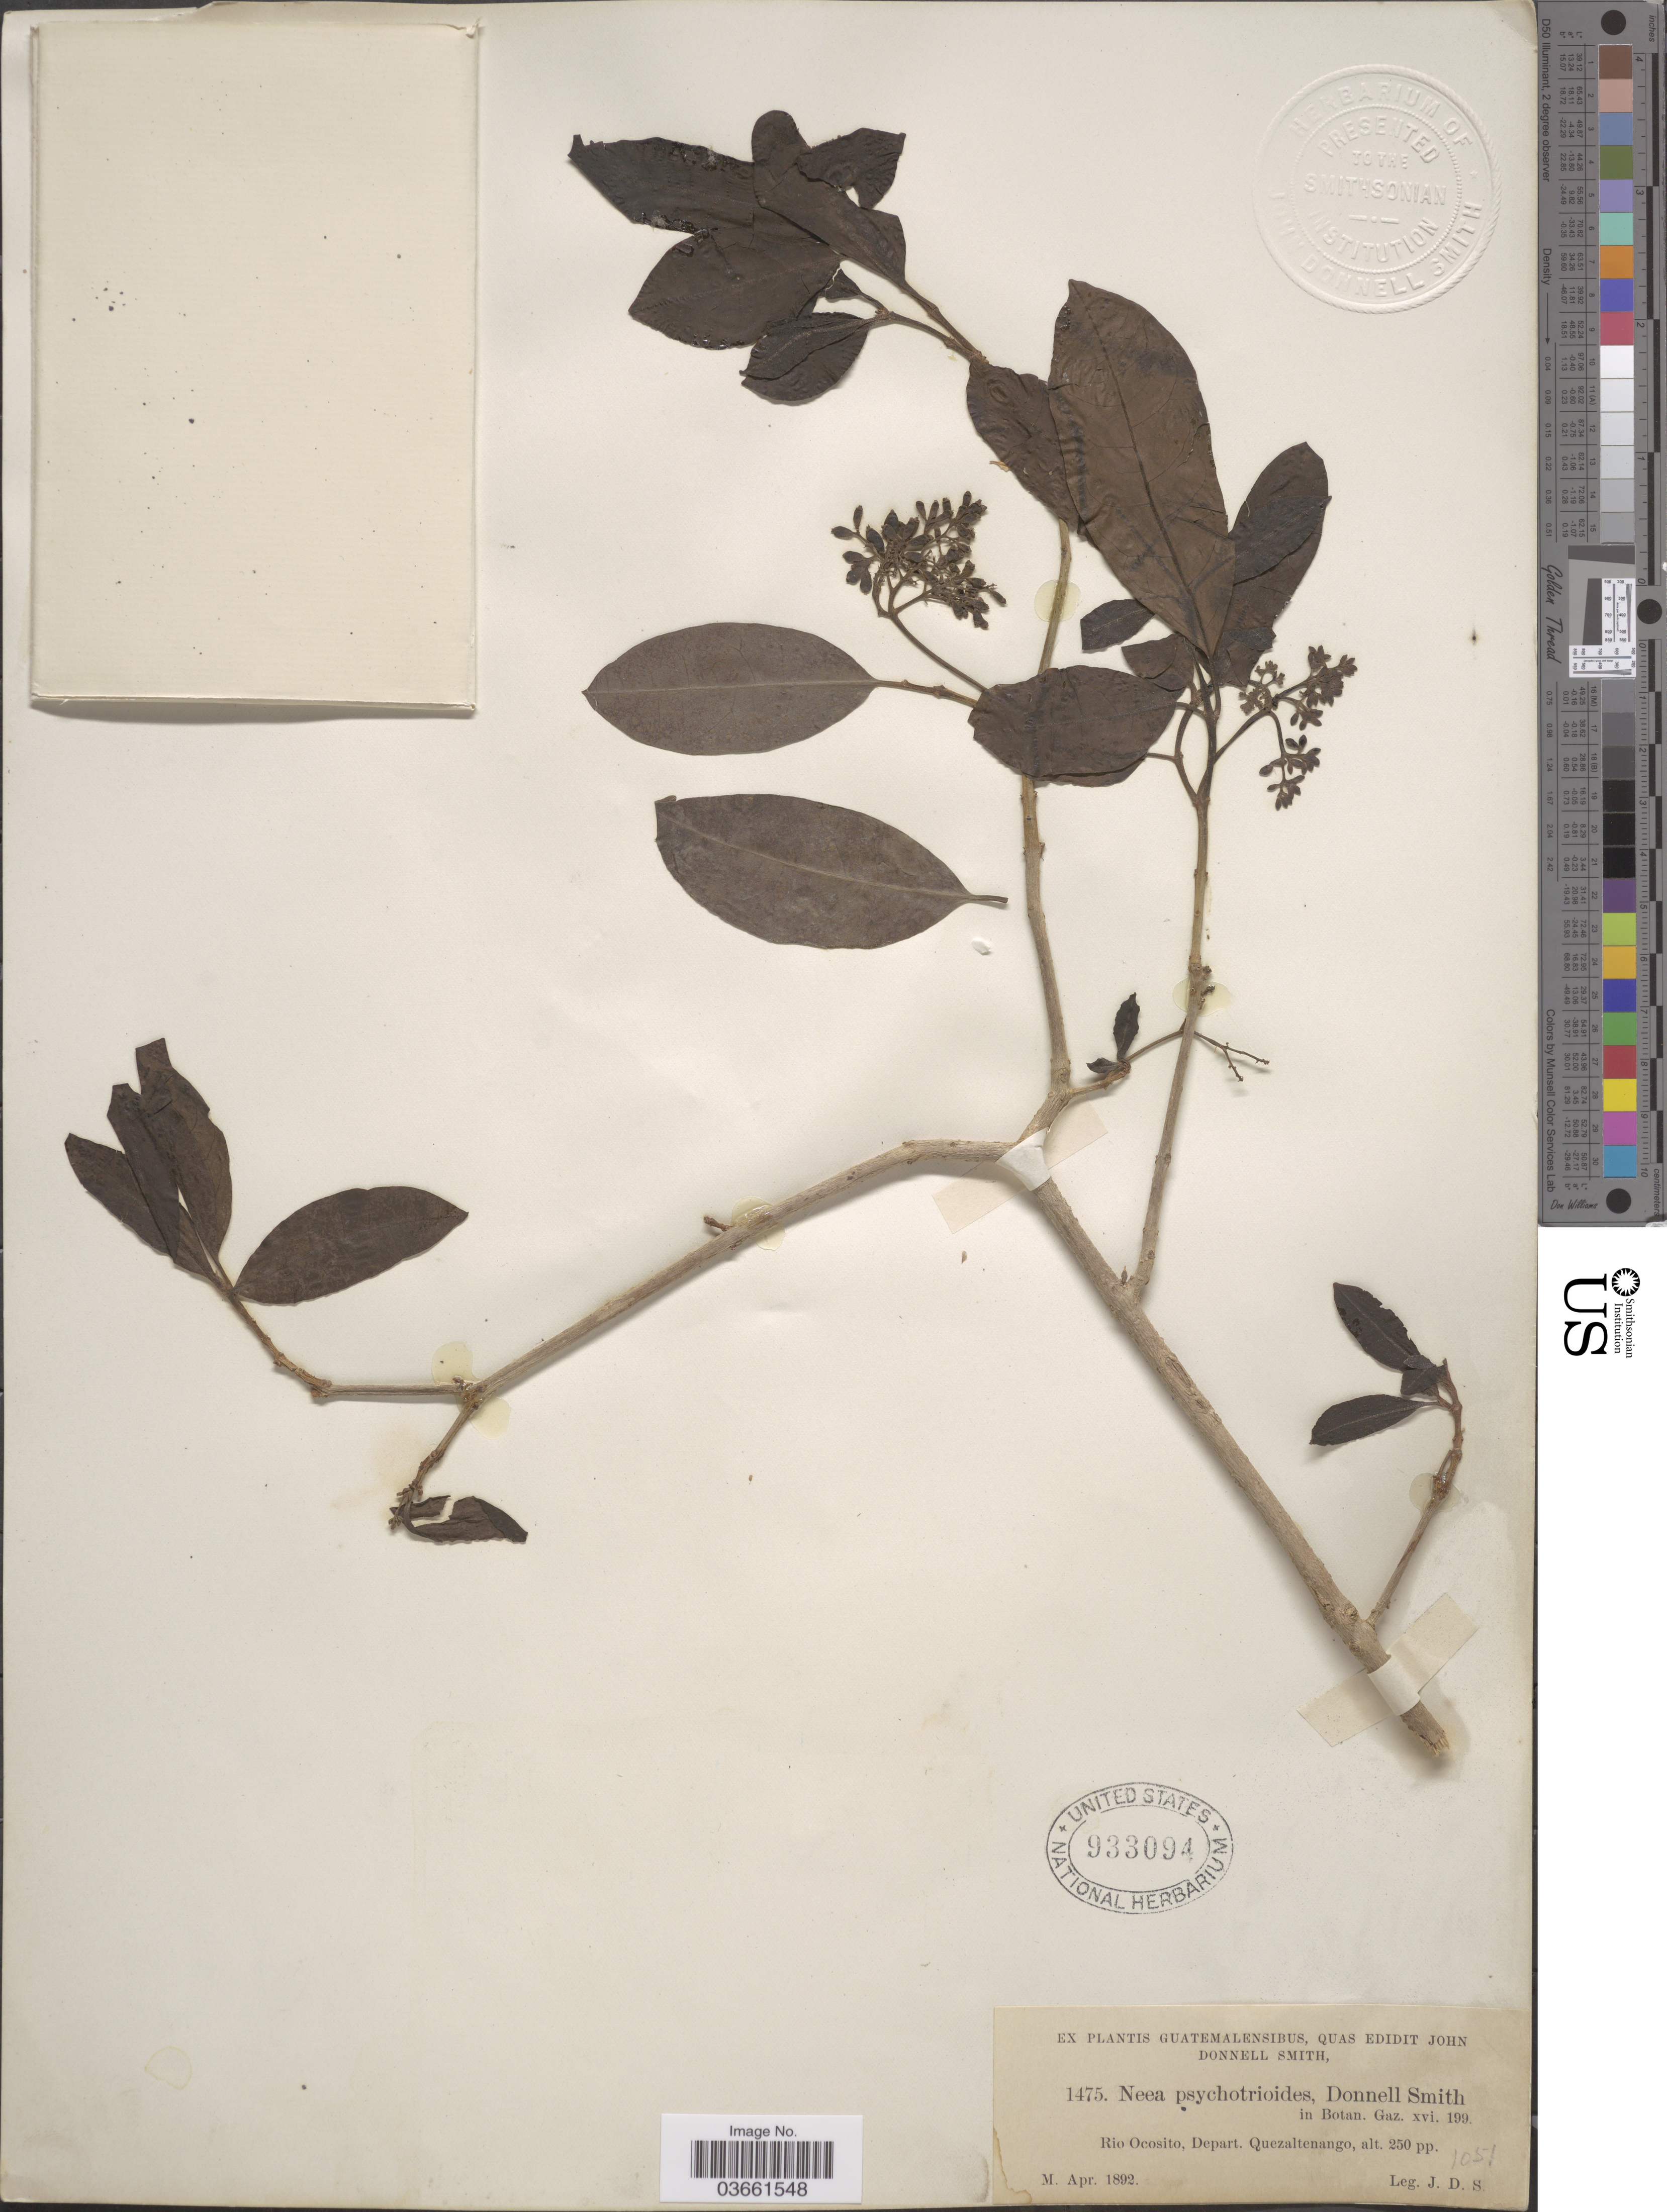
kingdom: Plantae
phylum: Tracheophyta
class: Magnoliopsida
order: Caryophyllales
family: Nyctaginaceae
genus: Neea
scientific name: Neea psychotrioides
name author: Donn. Sm.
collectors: J. Donnell Smith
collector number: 1475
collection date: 1892-04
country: Guatemala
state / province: Quetzaltenango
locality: Rio Ocosito, Depart. Quezaltenango.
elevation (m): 76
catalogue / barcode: US 933094